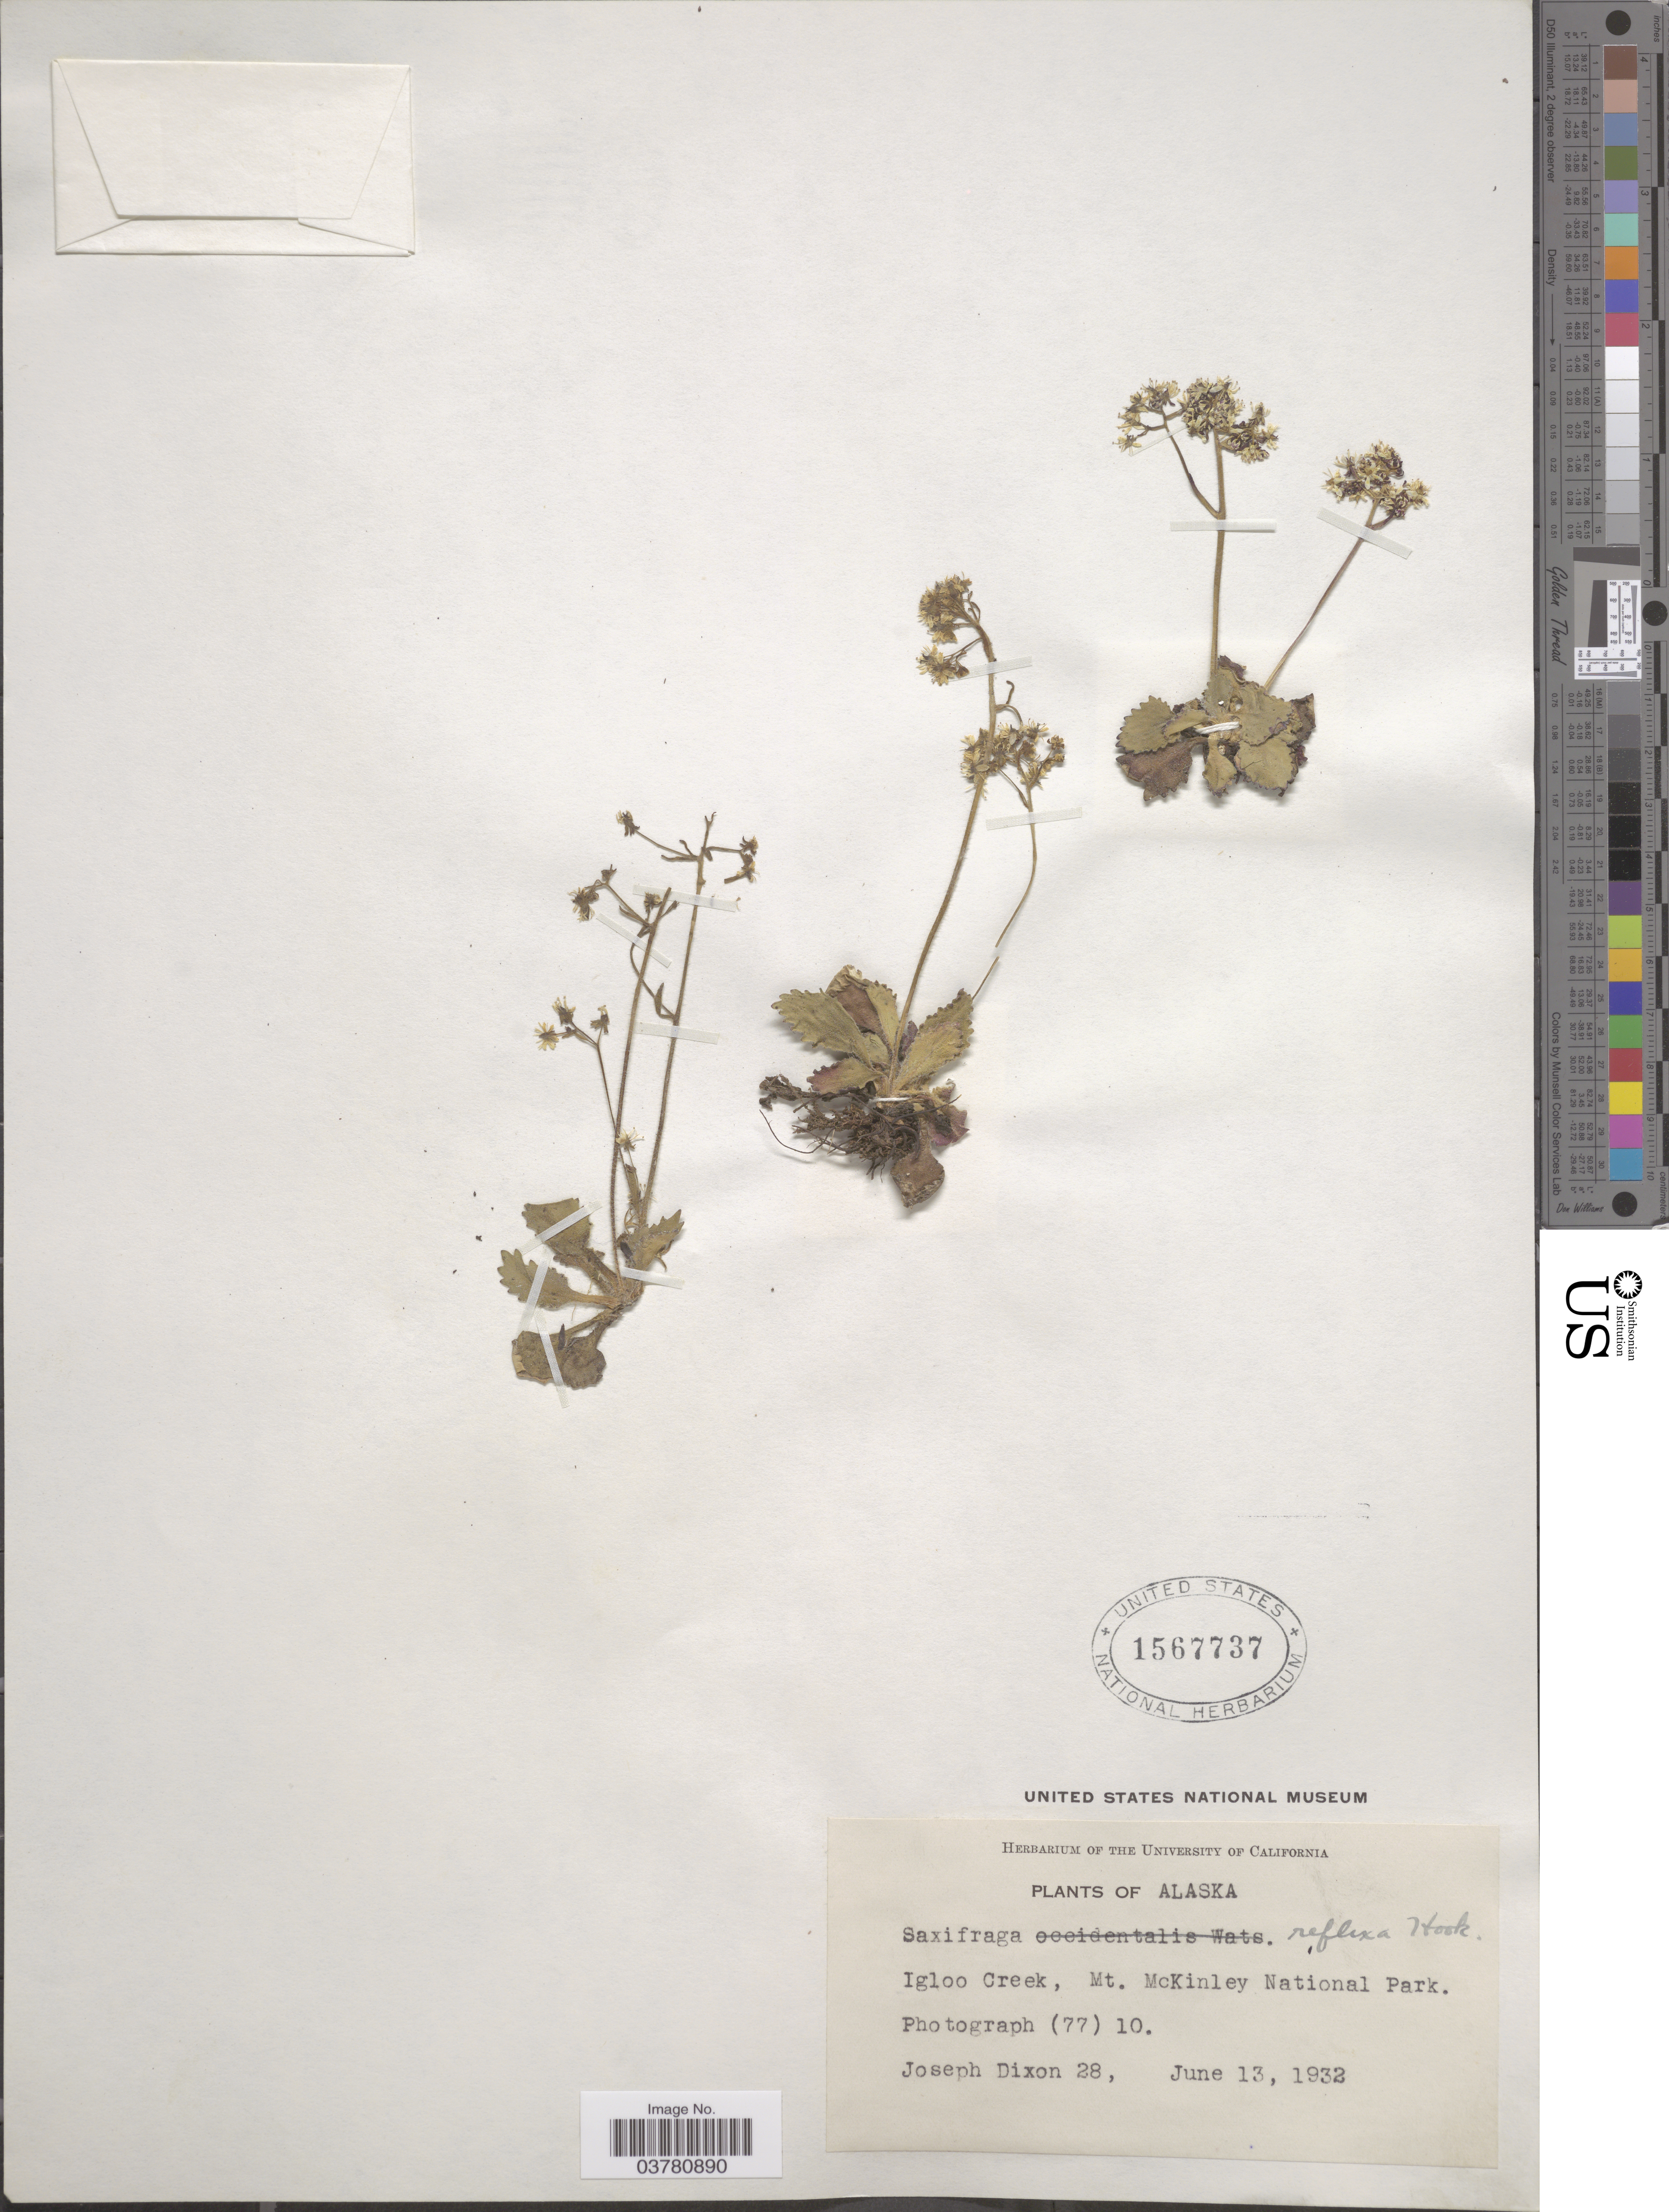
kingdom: Plantae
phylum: Tracheophyta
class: Magnoliopsida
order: Saxifragales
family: Saxifragaceae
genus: Micranthes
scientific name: Micranthes reflexa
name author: (Hook.) Small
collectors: J. Dixon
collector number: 28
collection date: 1932-06-13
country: United States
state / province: Alaska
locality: Igloo Creek, Mt. McKinley National Park.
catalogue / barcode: US 1567737